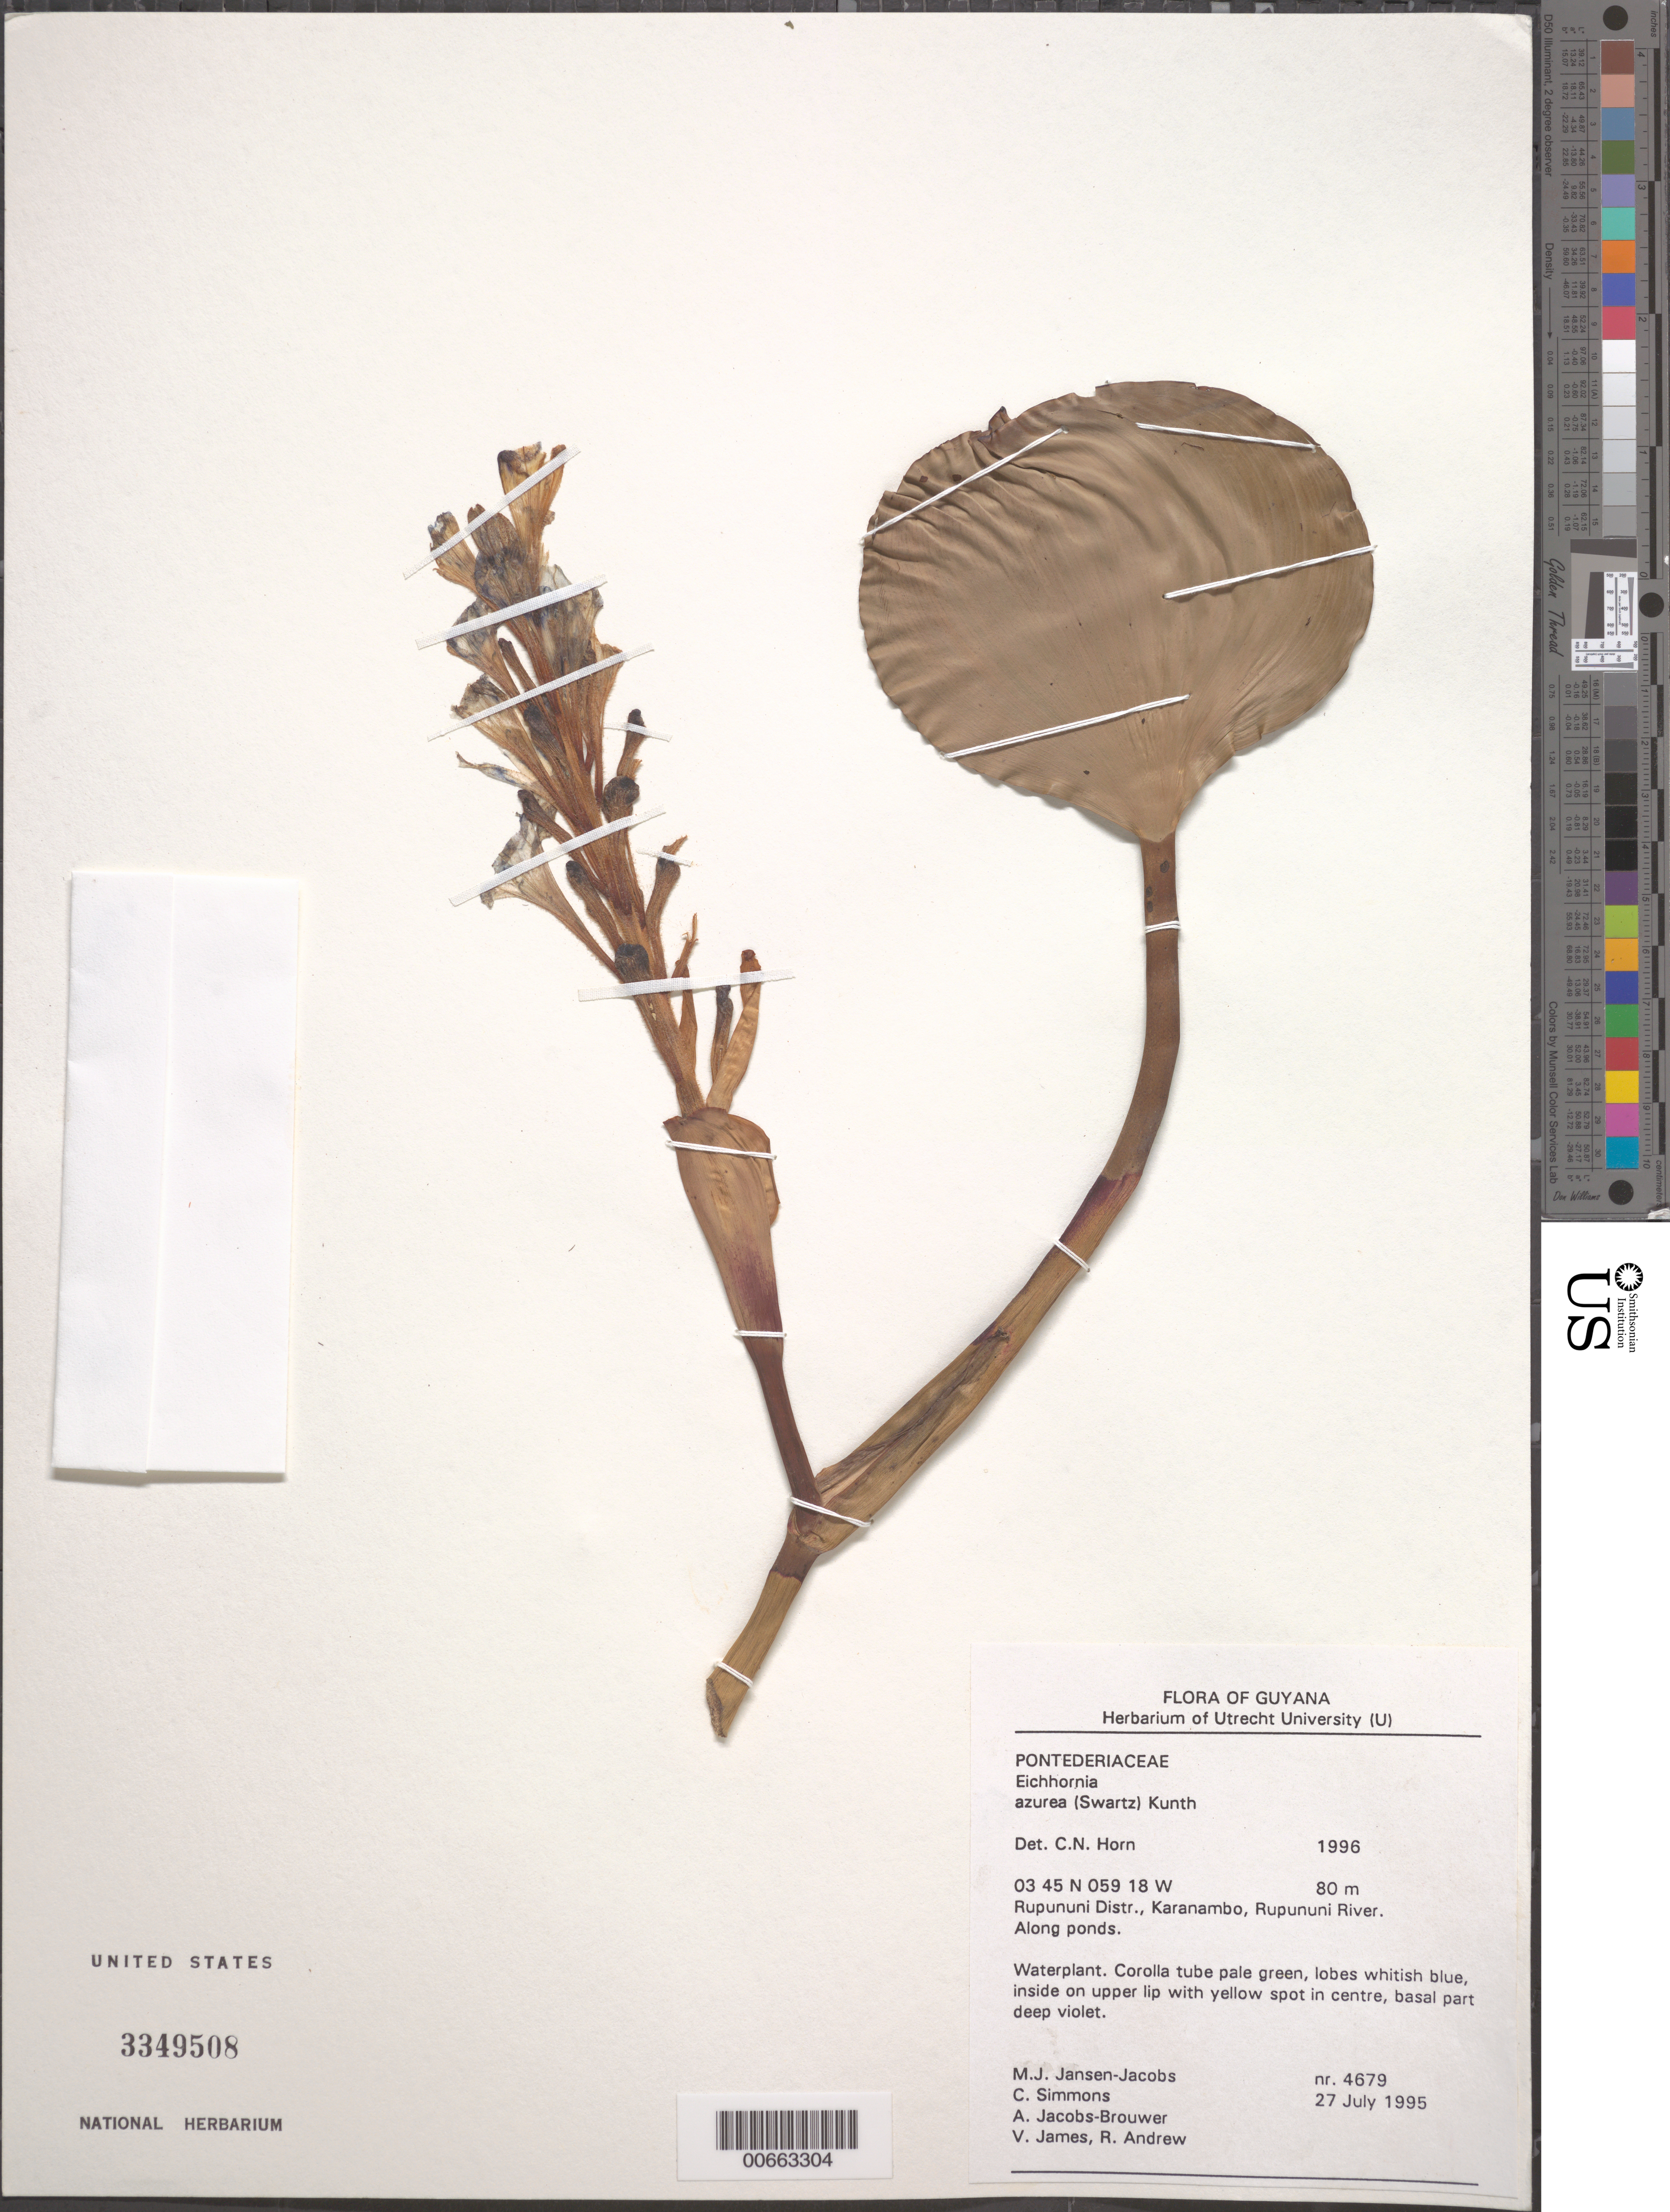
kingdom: Plantae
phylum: Tracheophyta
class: Liliopsida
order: Commelinales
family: Pontederiaceae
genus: Eichhornia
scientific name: Eichhornia azurea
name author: (Sw.) Kunth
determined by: Horn, Charles N.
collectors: M. J. Jansen-Jacobs, C. Simons, A. Jacobs-Brouwer, V. James & R. Andrew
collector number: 4679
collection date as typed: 27-Jul-95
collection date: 1995-07-27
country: Guyana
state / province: U. Takutu-U. Essequibo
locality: Karanambo, Rupununi River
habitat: Along ponds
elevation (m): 80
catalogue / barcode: US 3349508